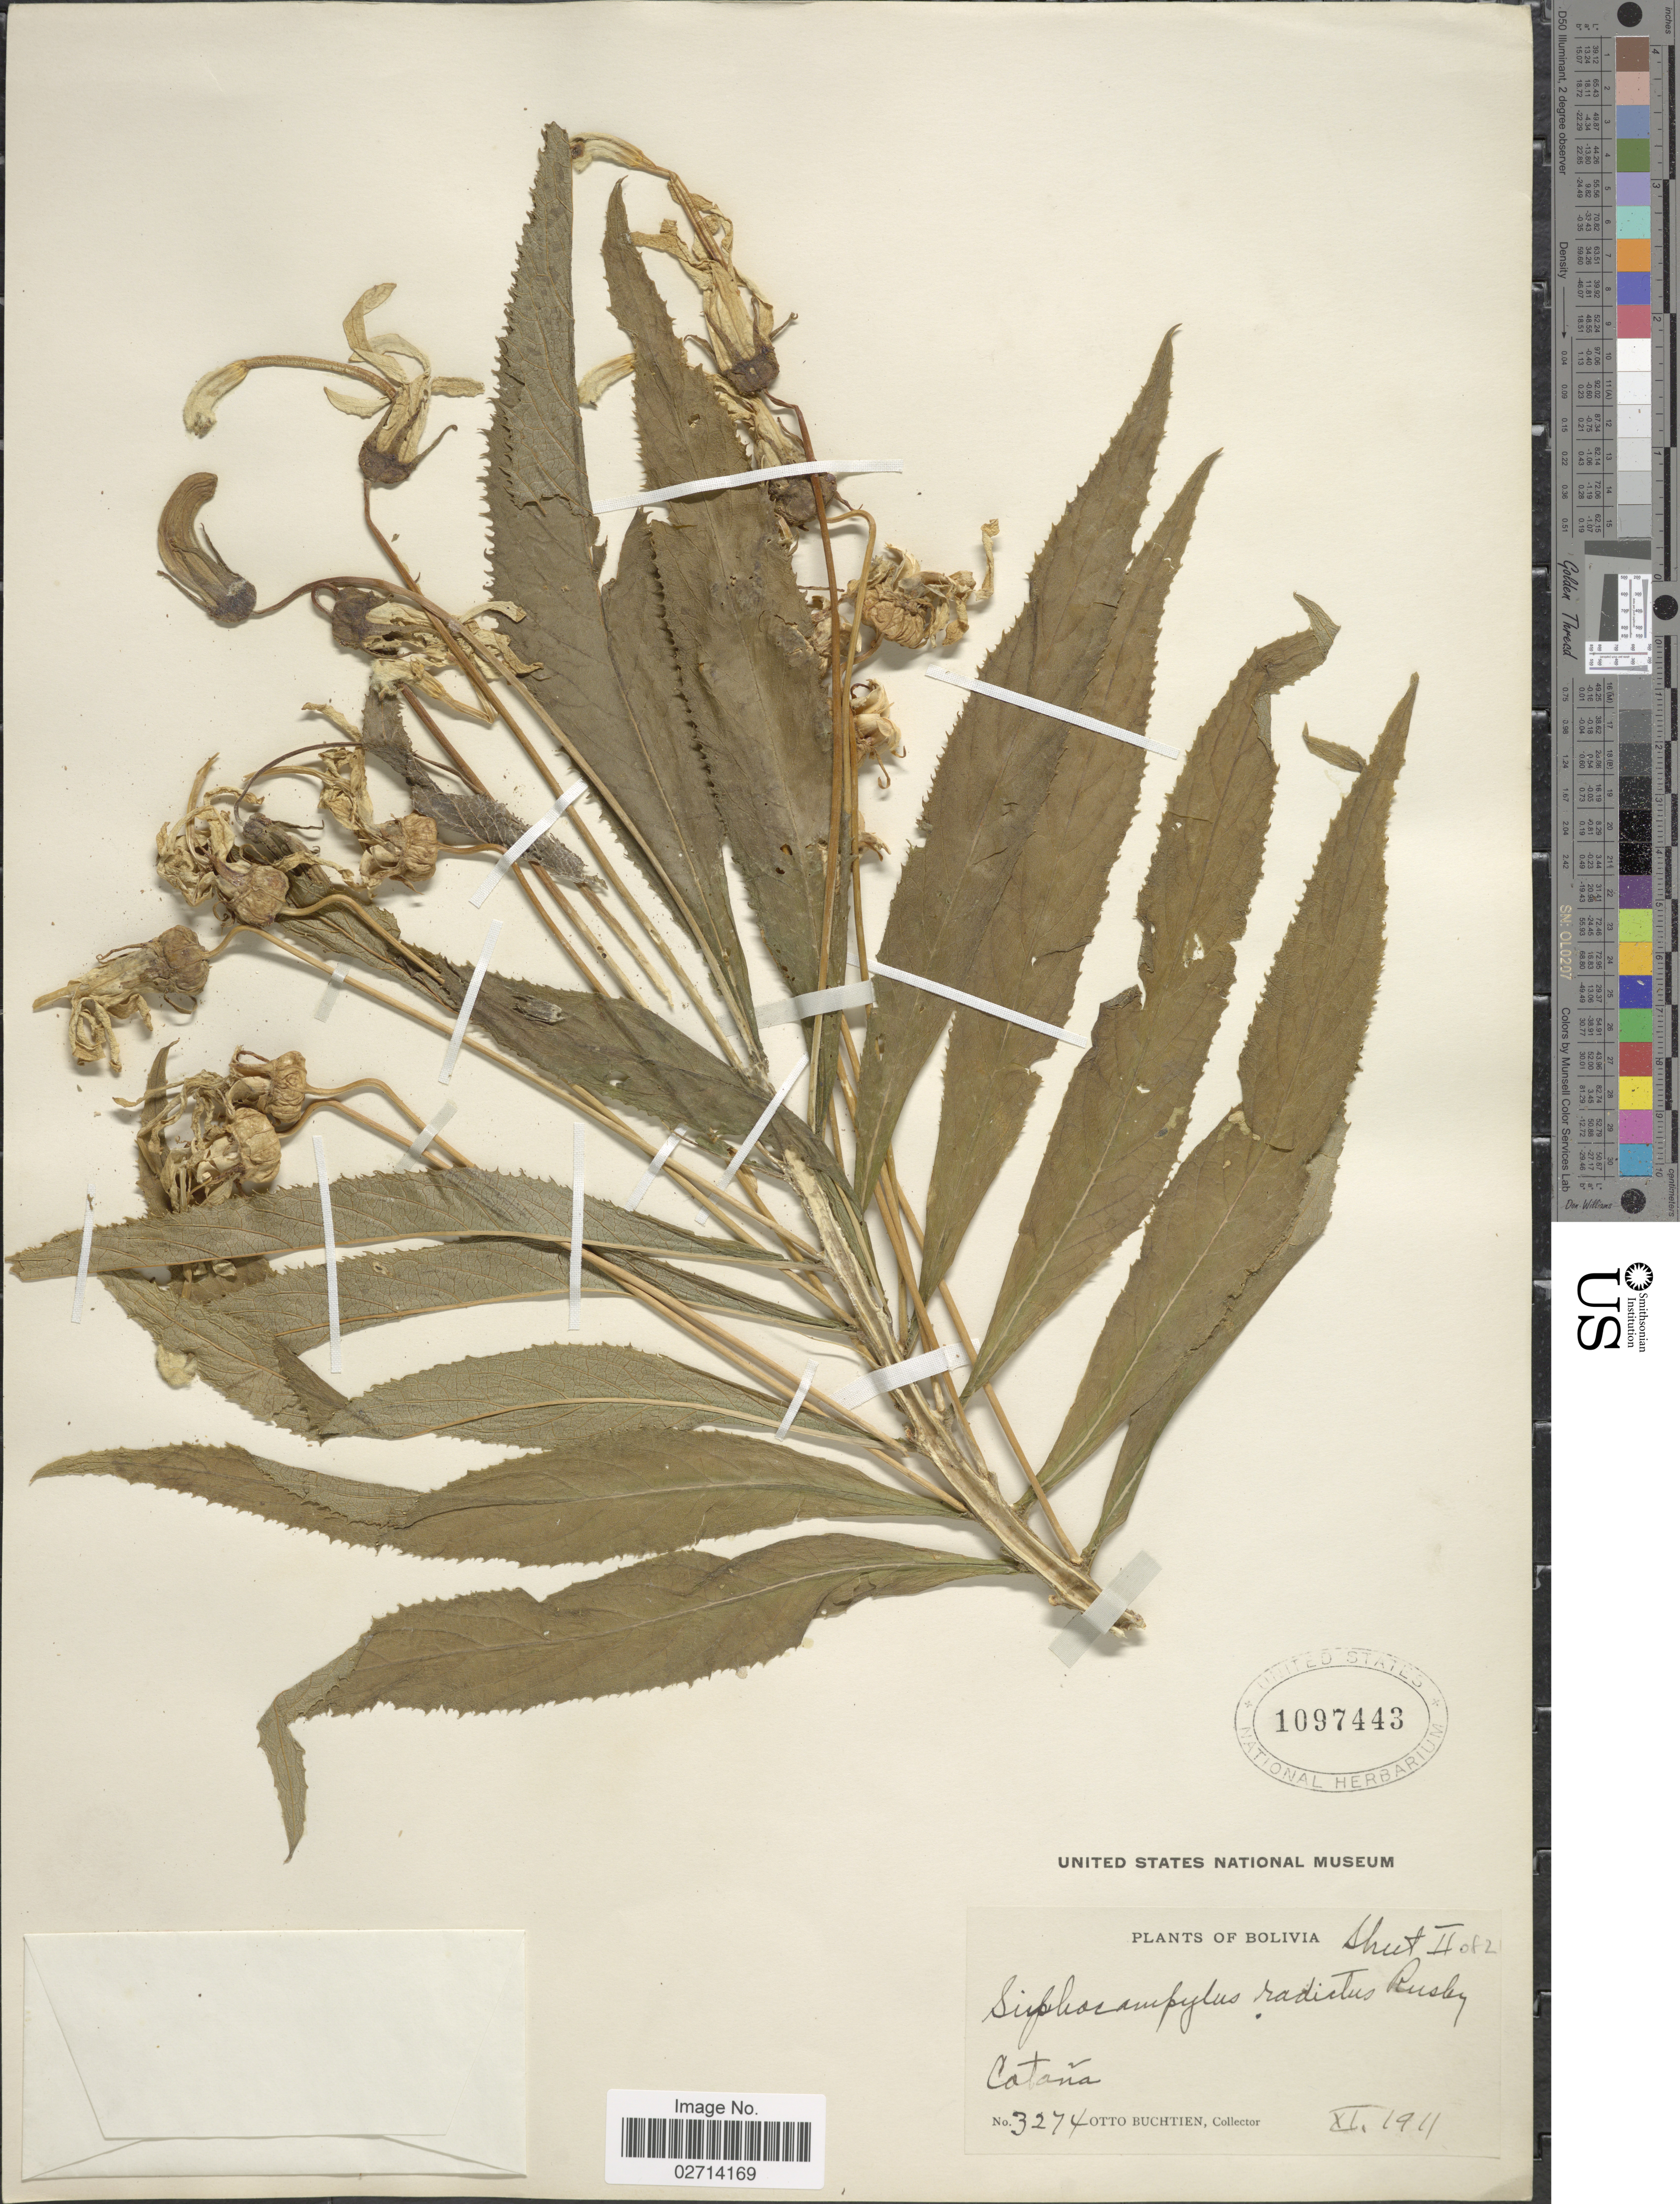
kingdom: Plantae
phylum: Tracheophyta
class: Magnoliopsida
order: Asterales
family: Campanulaceae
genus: Siphocampylus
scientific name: Siphocampylus radiatus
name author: Rusby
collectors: O. Buchtien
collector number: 3274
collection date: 1911-11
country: Bolivia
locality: Cotaná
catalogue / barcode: US 1097443